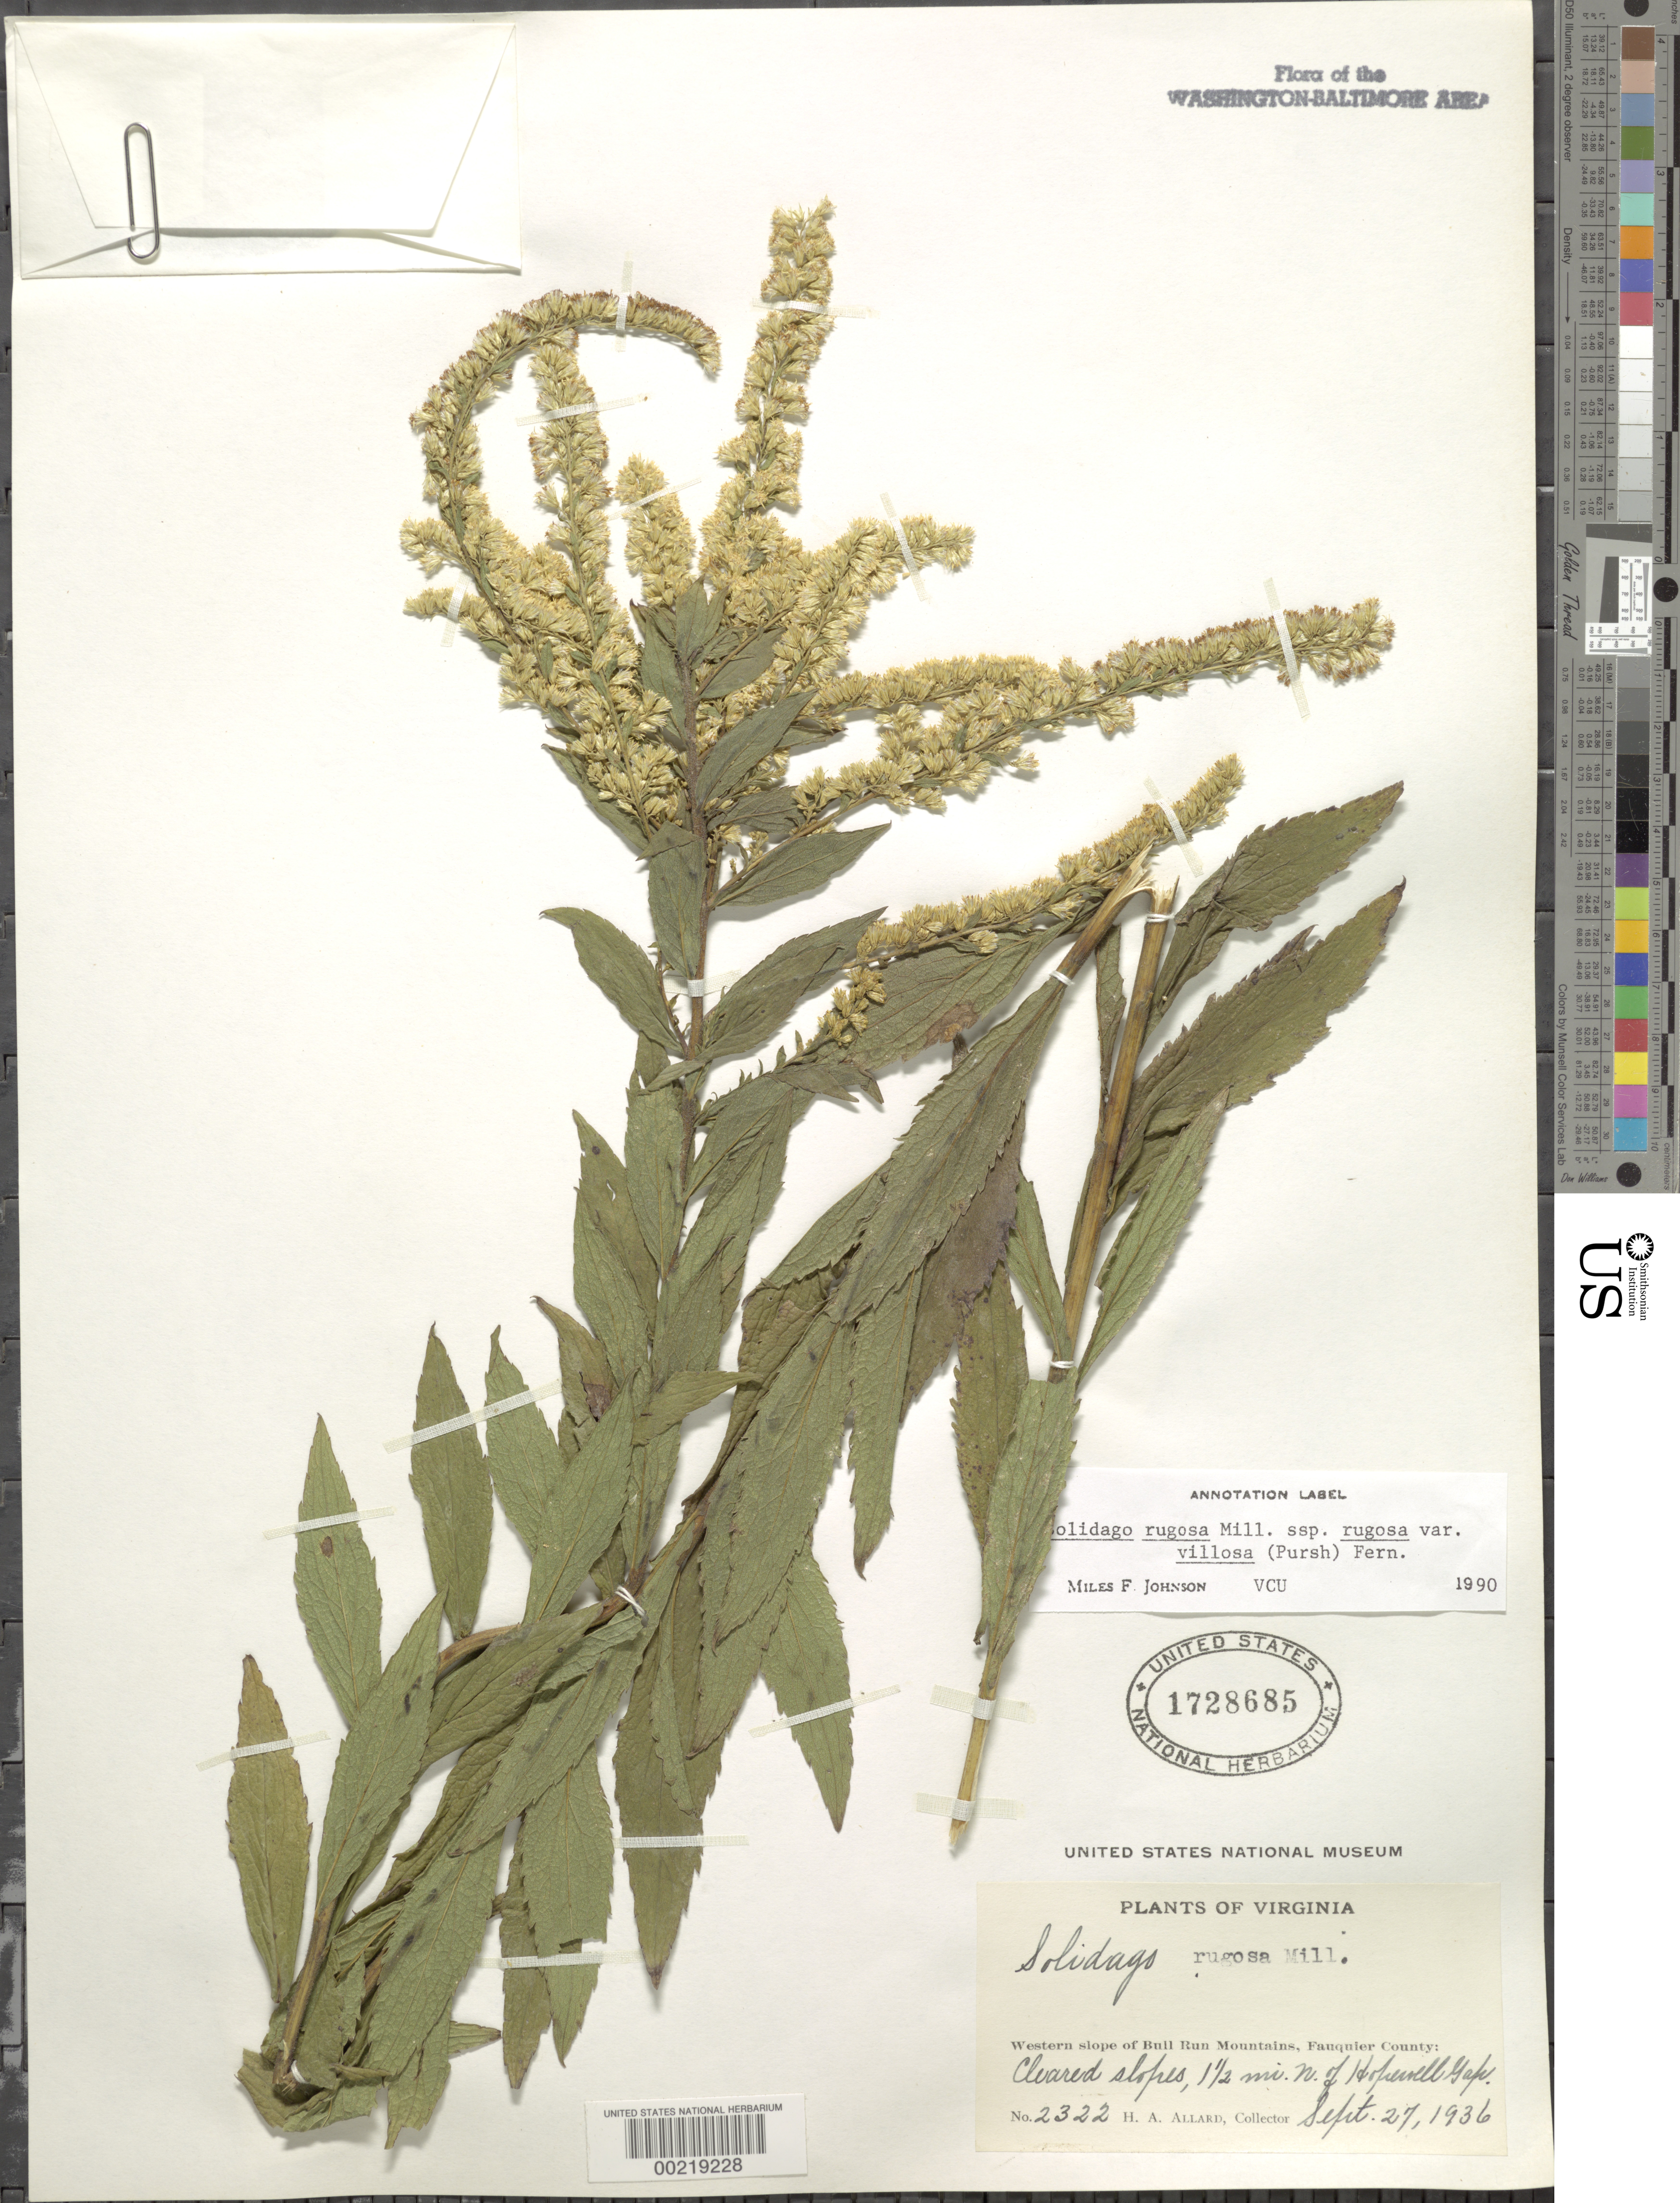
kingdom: Plantae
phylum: Tracheophyta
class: Magnoliopsida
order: Asterales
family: Asteraceae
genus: Solidago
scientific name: Solidago rugosa var. villosa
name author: Mill.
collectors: H. A. Allard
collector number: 2322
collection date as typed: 27 Sep 1936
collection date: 1936-09-27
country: United States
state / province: Virginia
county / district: Fauquier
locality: North of Hopewell Gap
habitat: Cleared slopes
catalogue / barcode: US 1728685